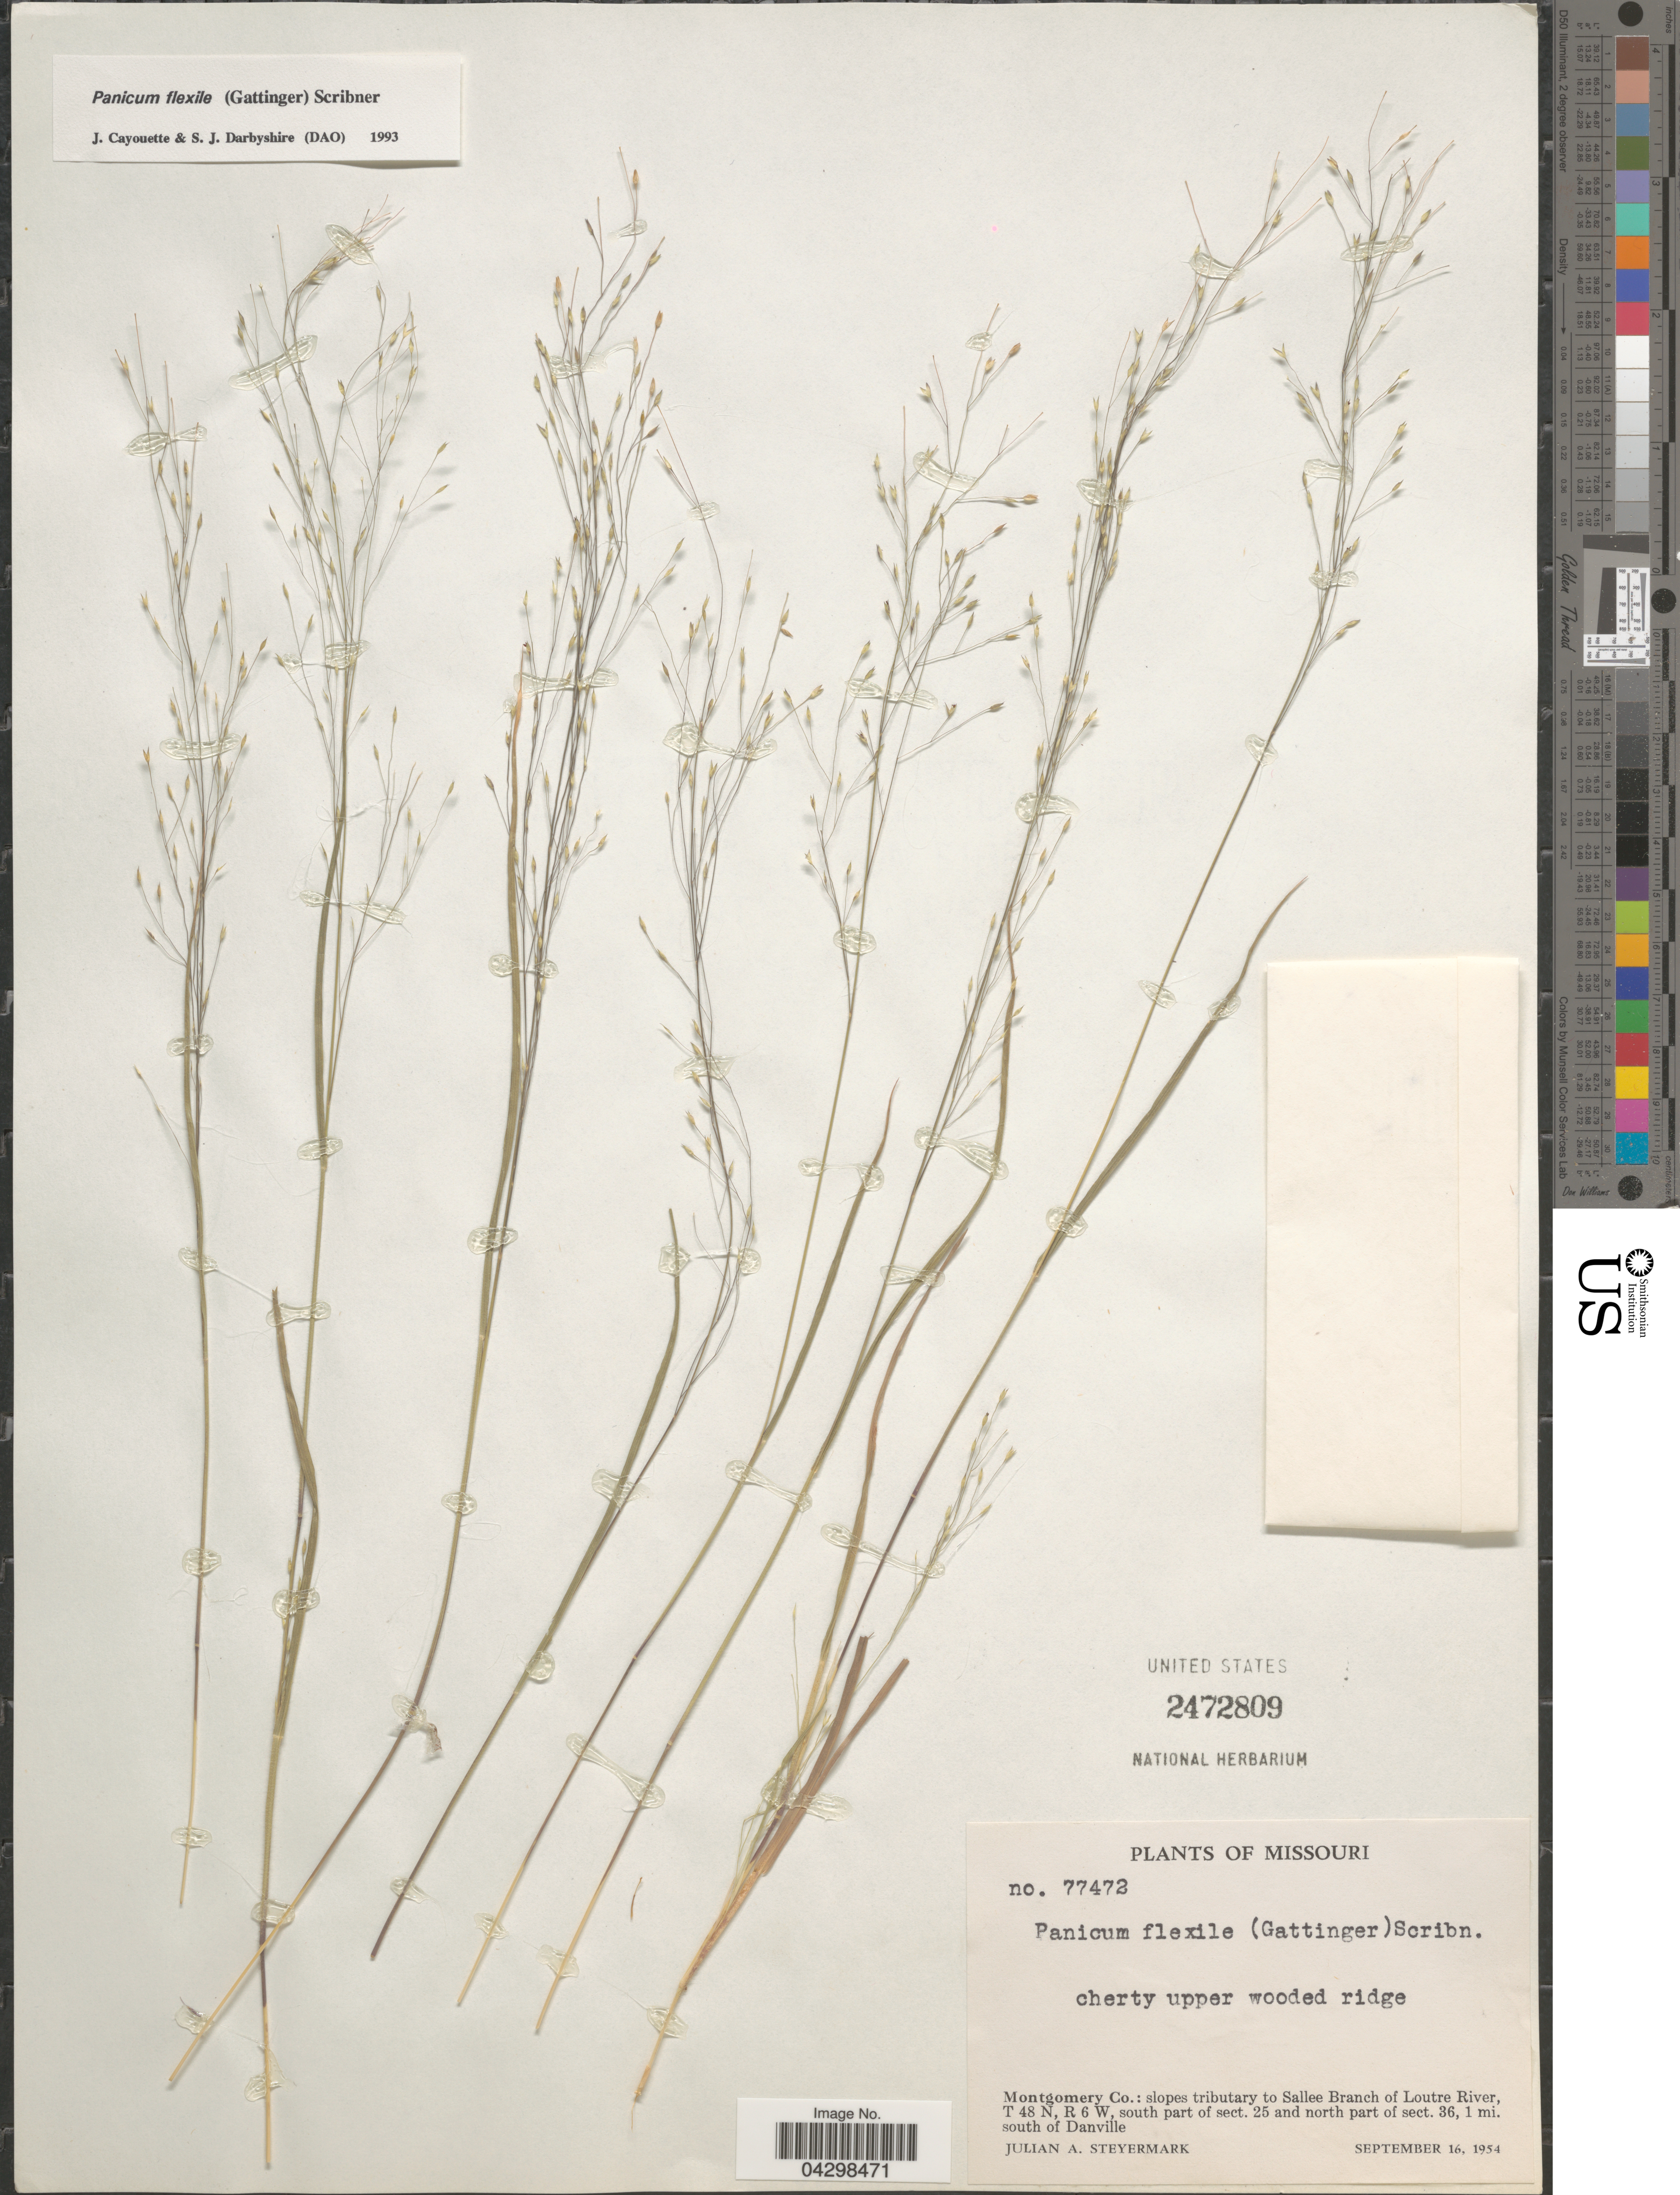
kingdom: Plantae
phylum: Tracheophyta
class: Liliopsida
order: Poales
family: Poaceae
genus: Panicum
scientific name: Panicum flexile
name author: (Gatt.) Scribn.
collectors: J. Steyermark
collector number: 77472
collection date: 1954-09-16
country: United States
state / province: Missouri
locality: Montgomery Co.: slopes tributary to Sallee Branch of Loutre River, T 48 N, R 6 W, south part of sect. 25 and north part of sect. 25, 1 mi. south of Danville.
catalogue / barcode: US 2472809